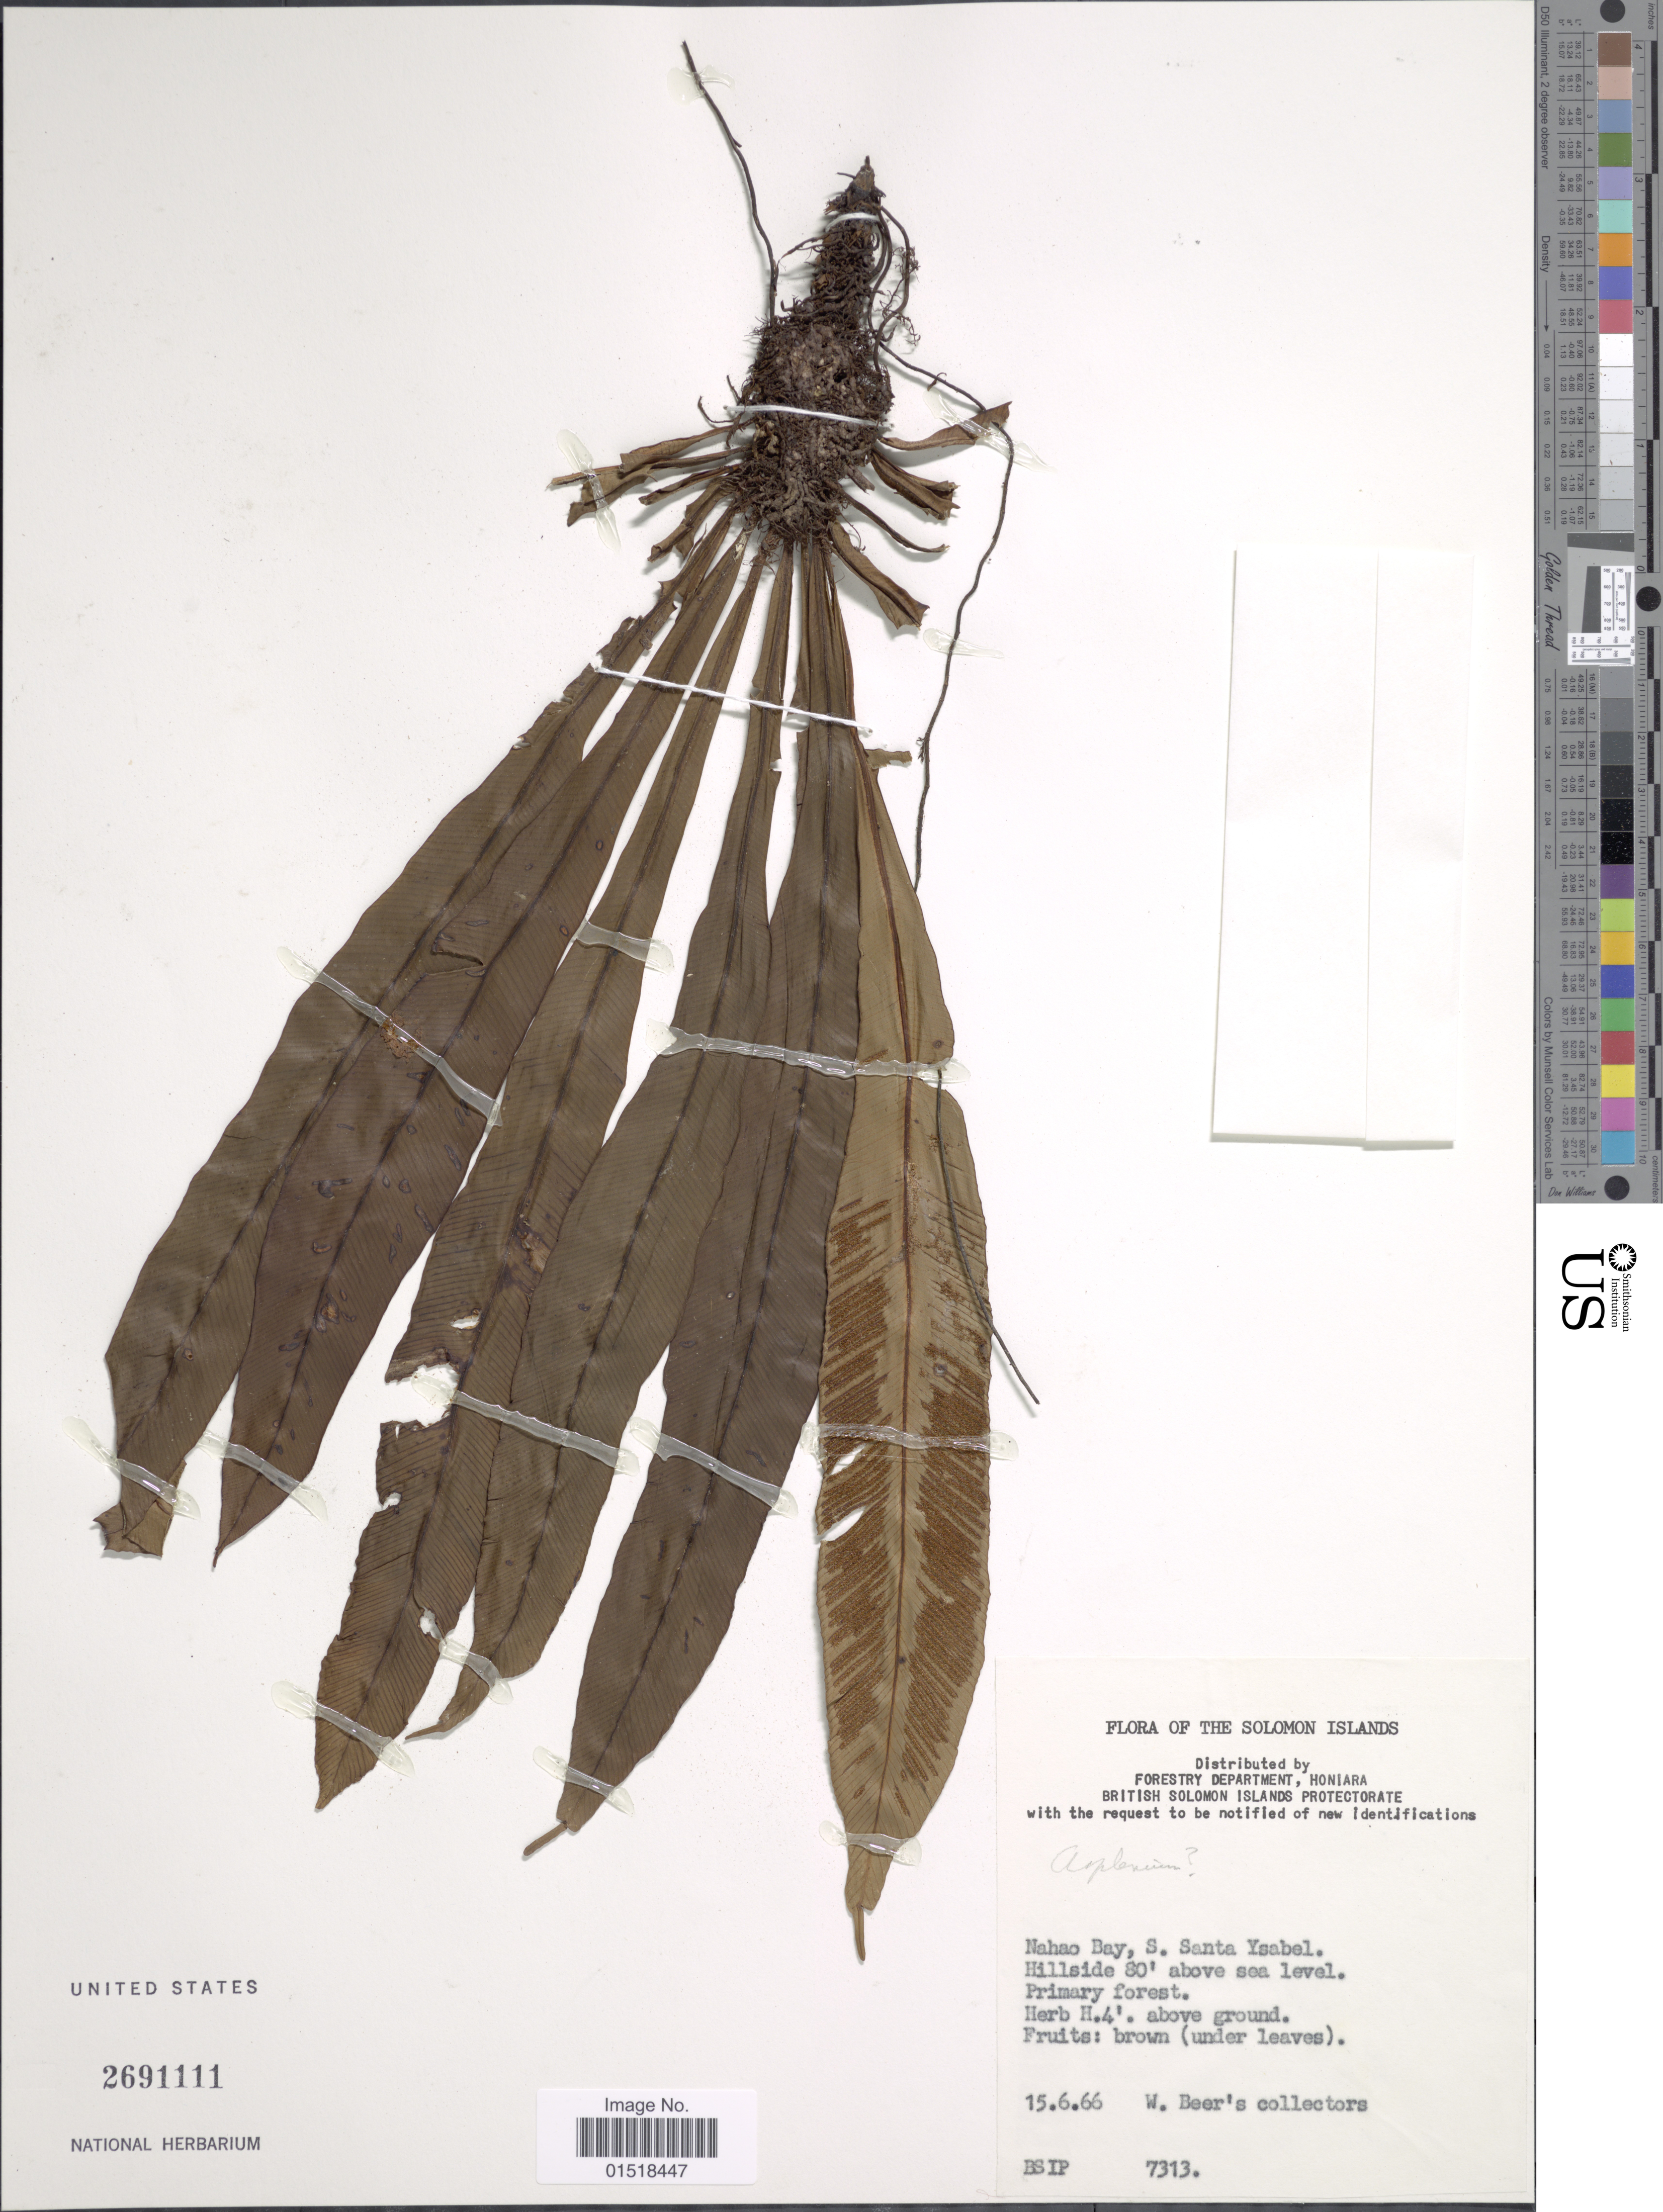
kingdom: Plantae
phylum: Tracheophyta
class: Polypodiopsida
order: Polypodiales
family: Aspleniaceae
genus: Asplenium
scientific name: Asplenium sp.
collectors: W. Beer's Collectors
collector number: BSIP 7313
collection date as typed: Transcribed d/m/y: 15/6/66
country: Solomon Islands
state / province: Solomon Islands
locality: Nahao Bay, S. Santa Ysabel.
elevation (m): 24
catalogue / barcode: US 2691111